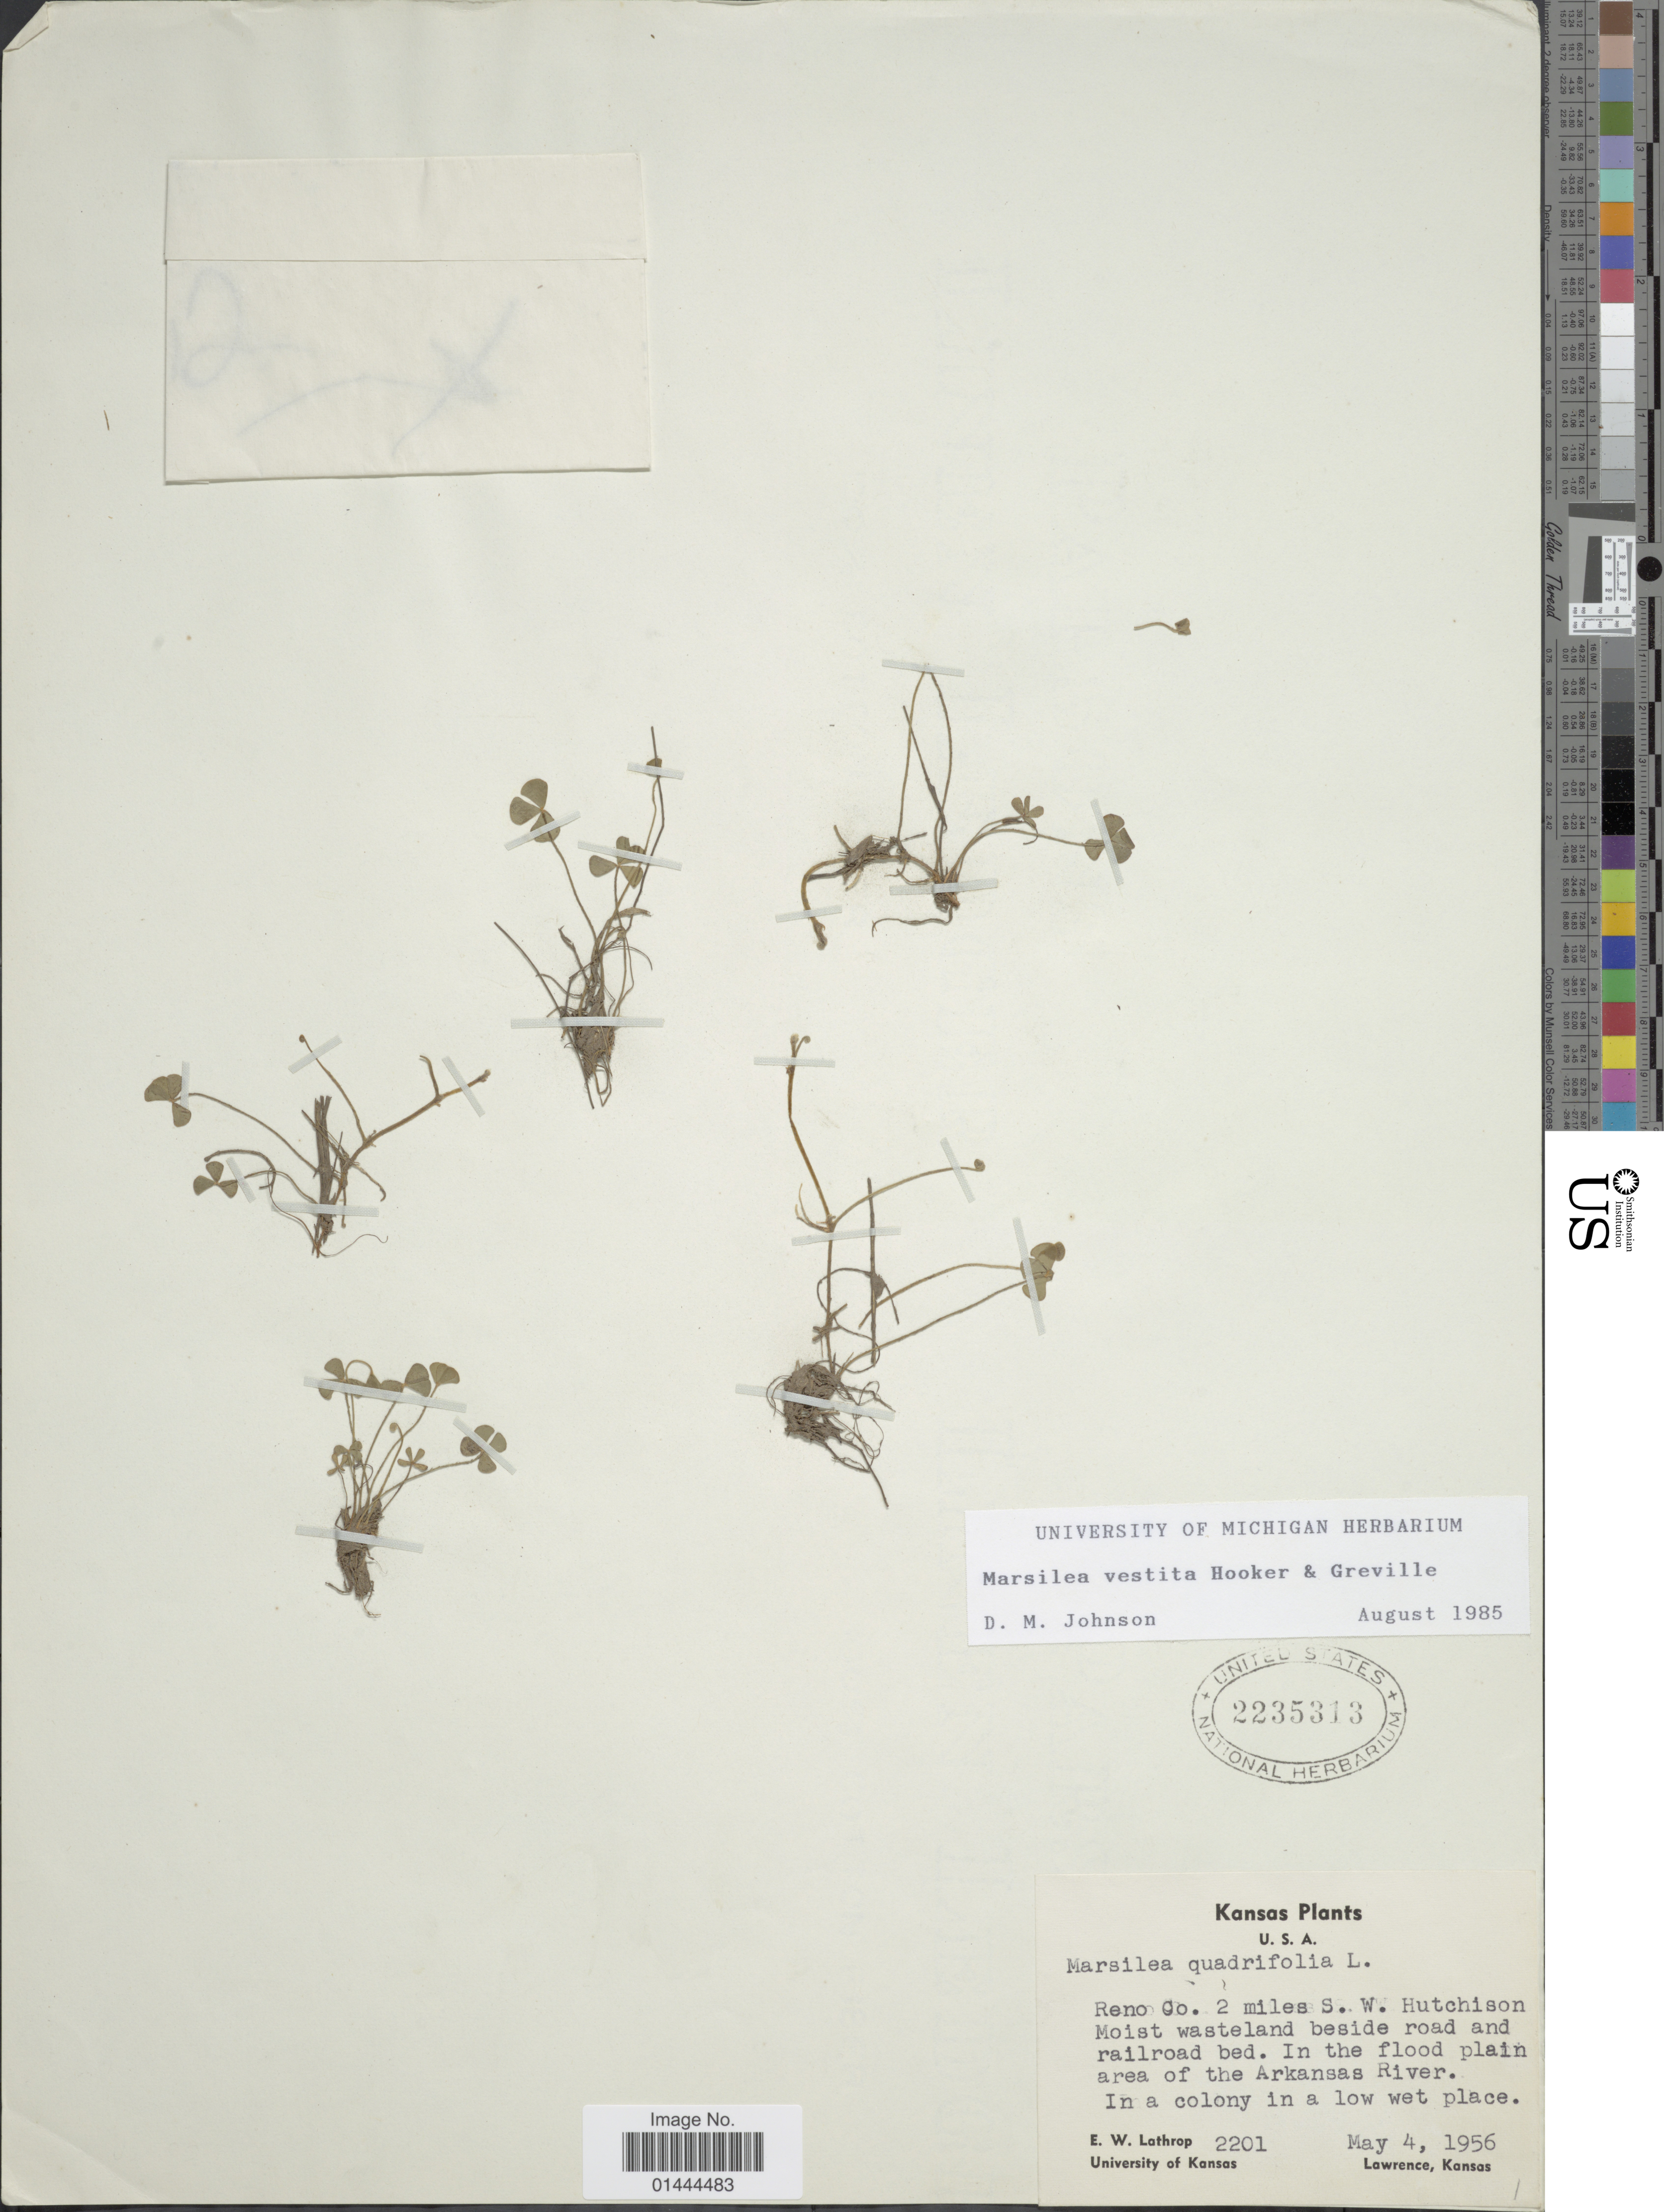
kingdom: Plantae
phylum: Tracheophyta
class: Polypodiopsida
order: Salviniales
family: Marsileaceae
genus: Marsilea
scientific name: Marsilea vestita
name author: Hook. & Grev.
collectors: E. W. Lathrop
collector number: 2201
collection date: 1956-05-04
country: United States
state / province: Kansas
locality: Reno Co., 2 miles S.W. Hutchison Moist wasteand beside road and road railroad bed, in the flood plain area of the Arkansas River, in a colony in a low wet place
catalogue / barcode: US 2235313